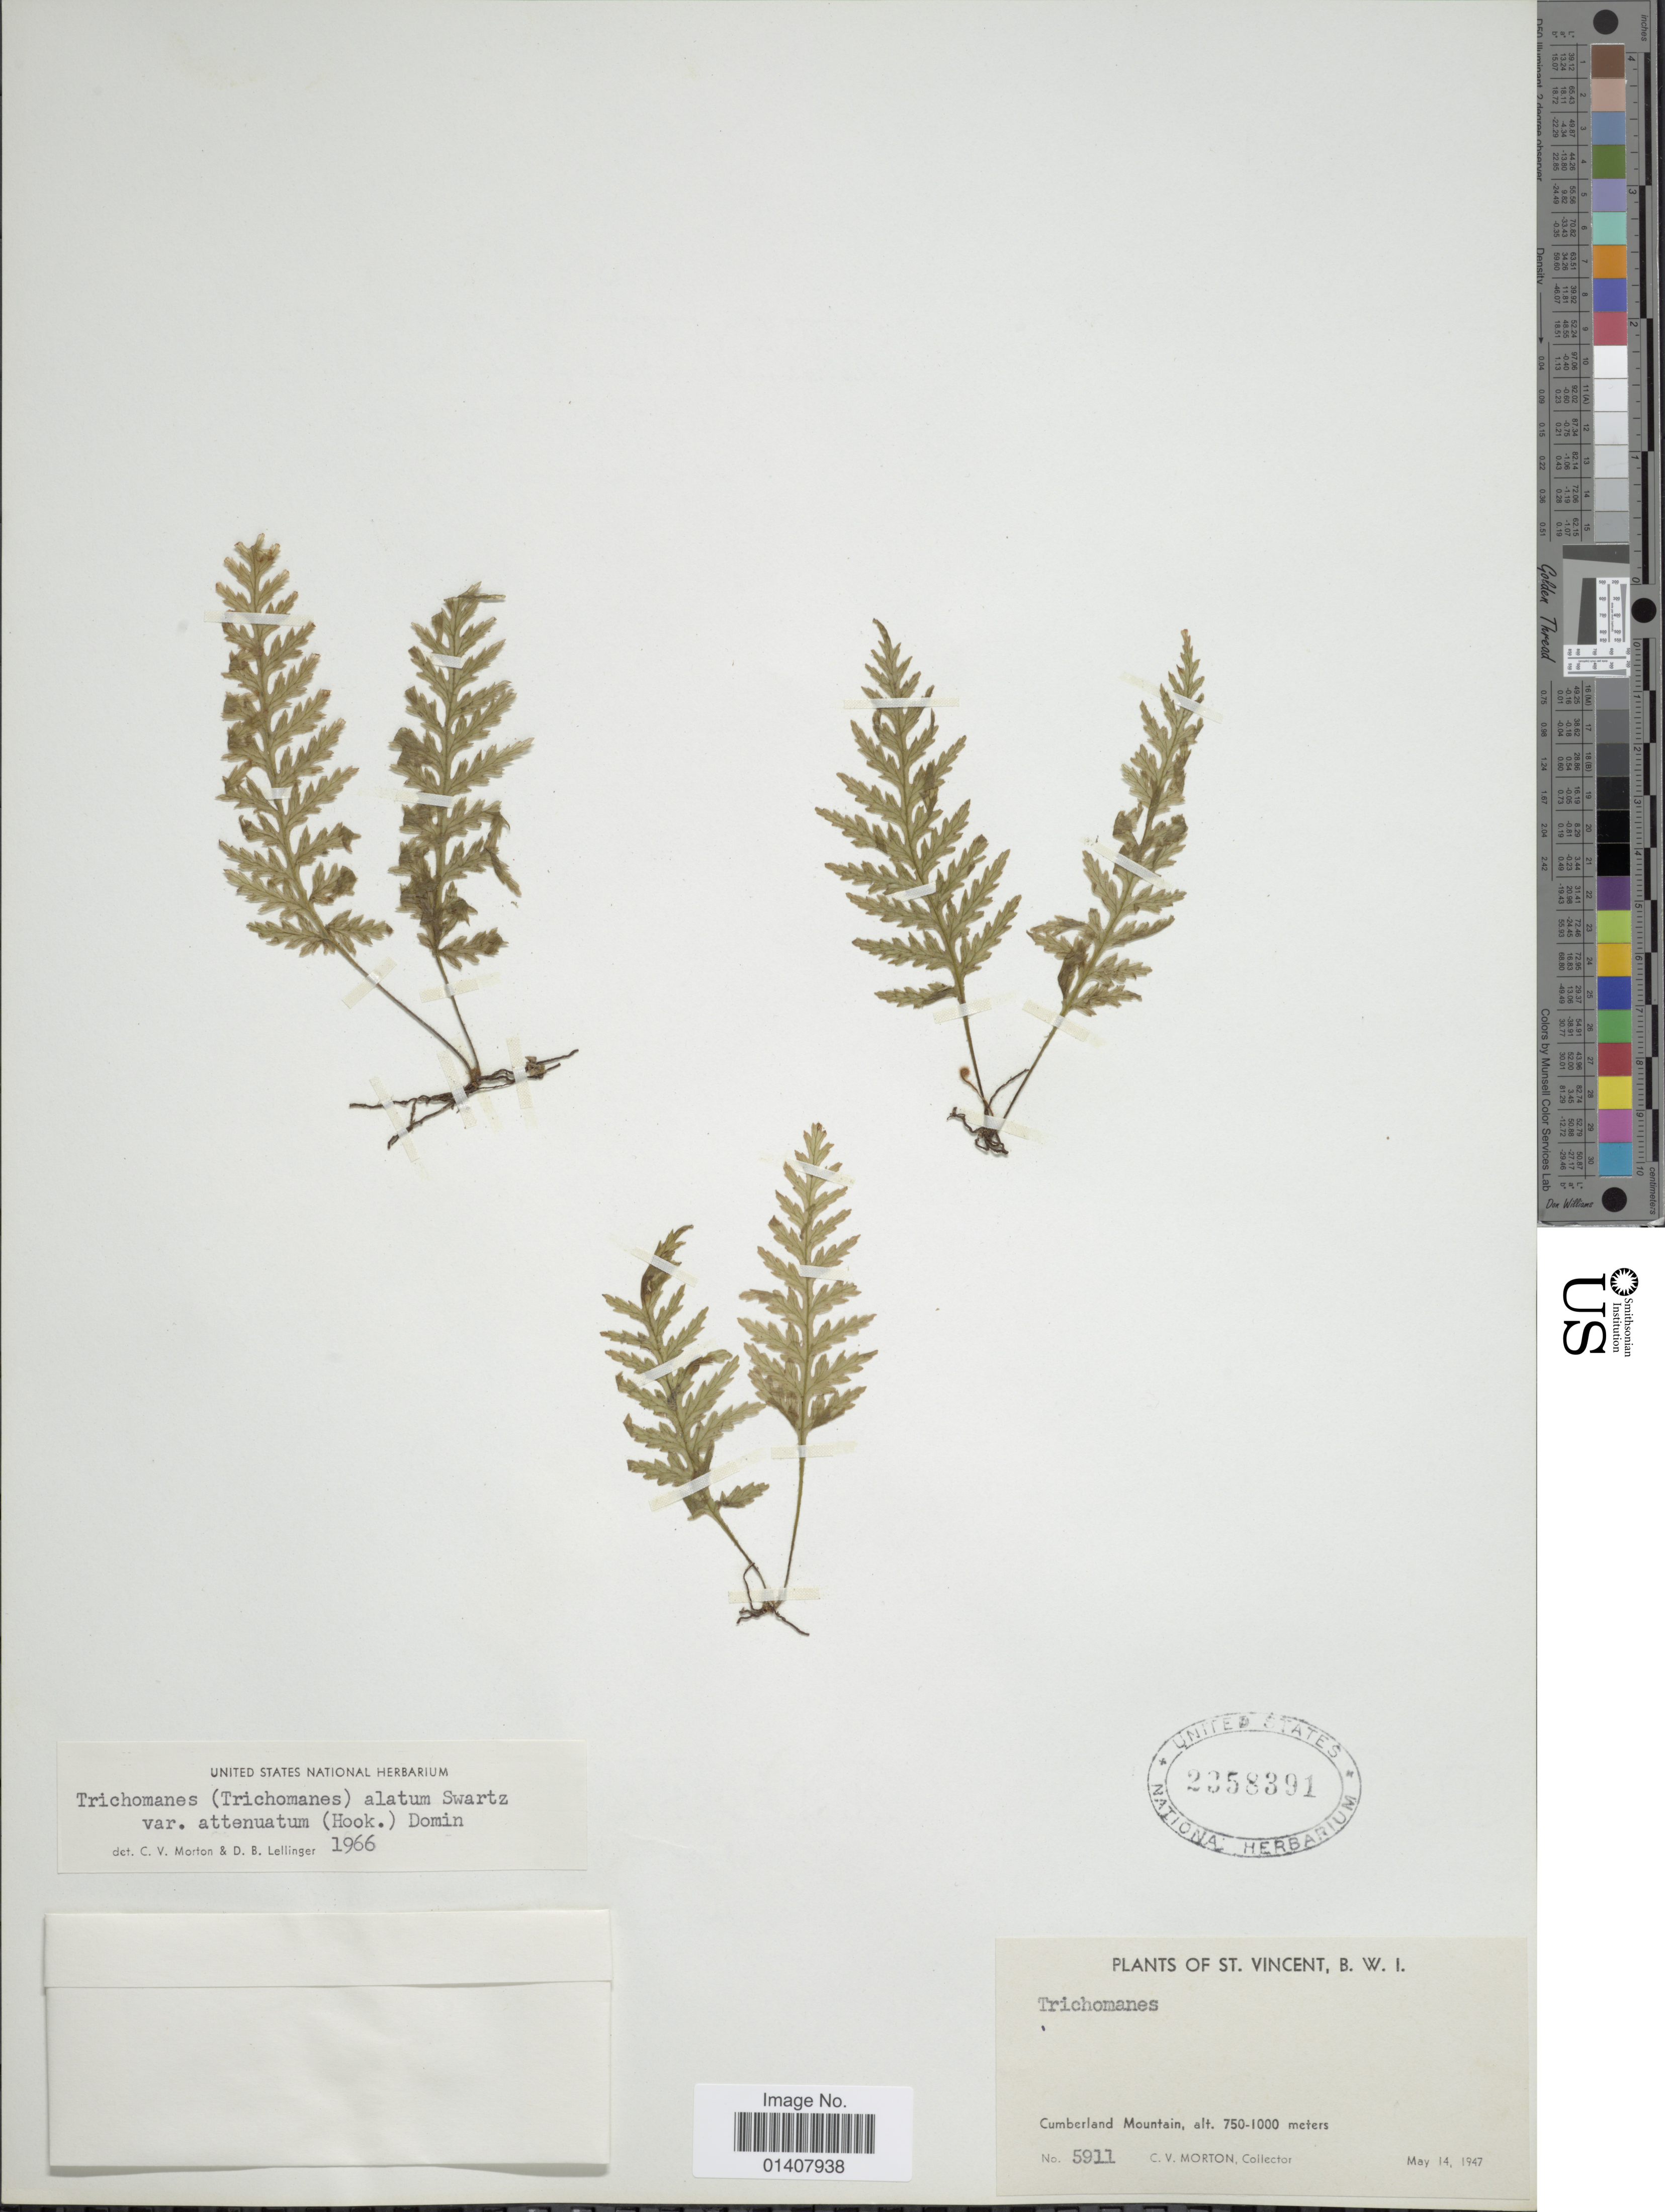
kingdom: Plantae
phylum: Tracheophyta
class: Polypodiopsida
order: Hymenophyllales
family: Hymenophyllaceae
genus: Trichomanes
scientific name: Trichomanes alatum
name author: Sw.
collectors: C. V. Morton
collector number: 5911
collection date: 1947-05-14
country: St. Vincent - Grenadines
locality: St. Vincent, B.W.I., Cumberland Mountain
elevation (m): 750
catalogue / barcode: US 2358391